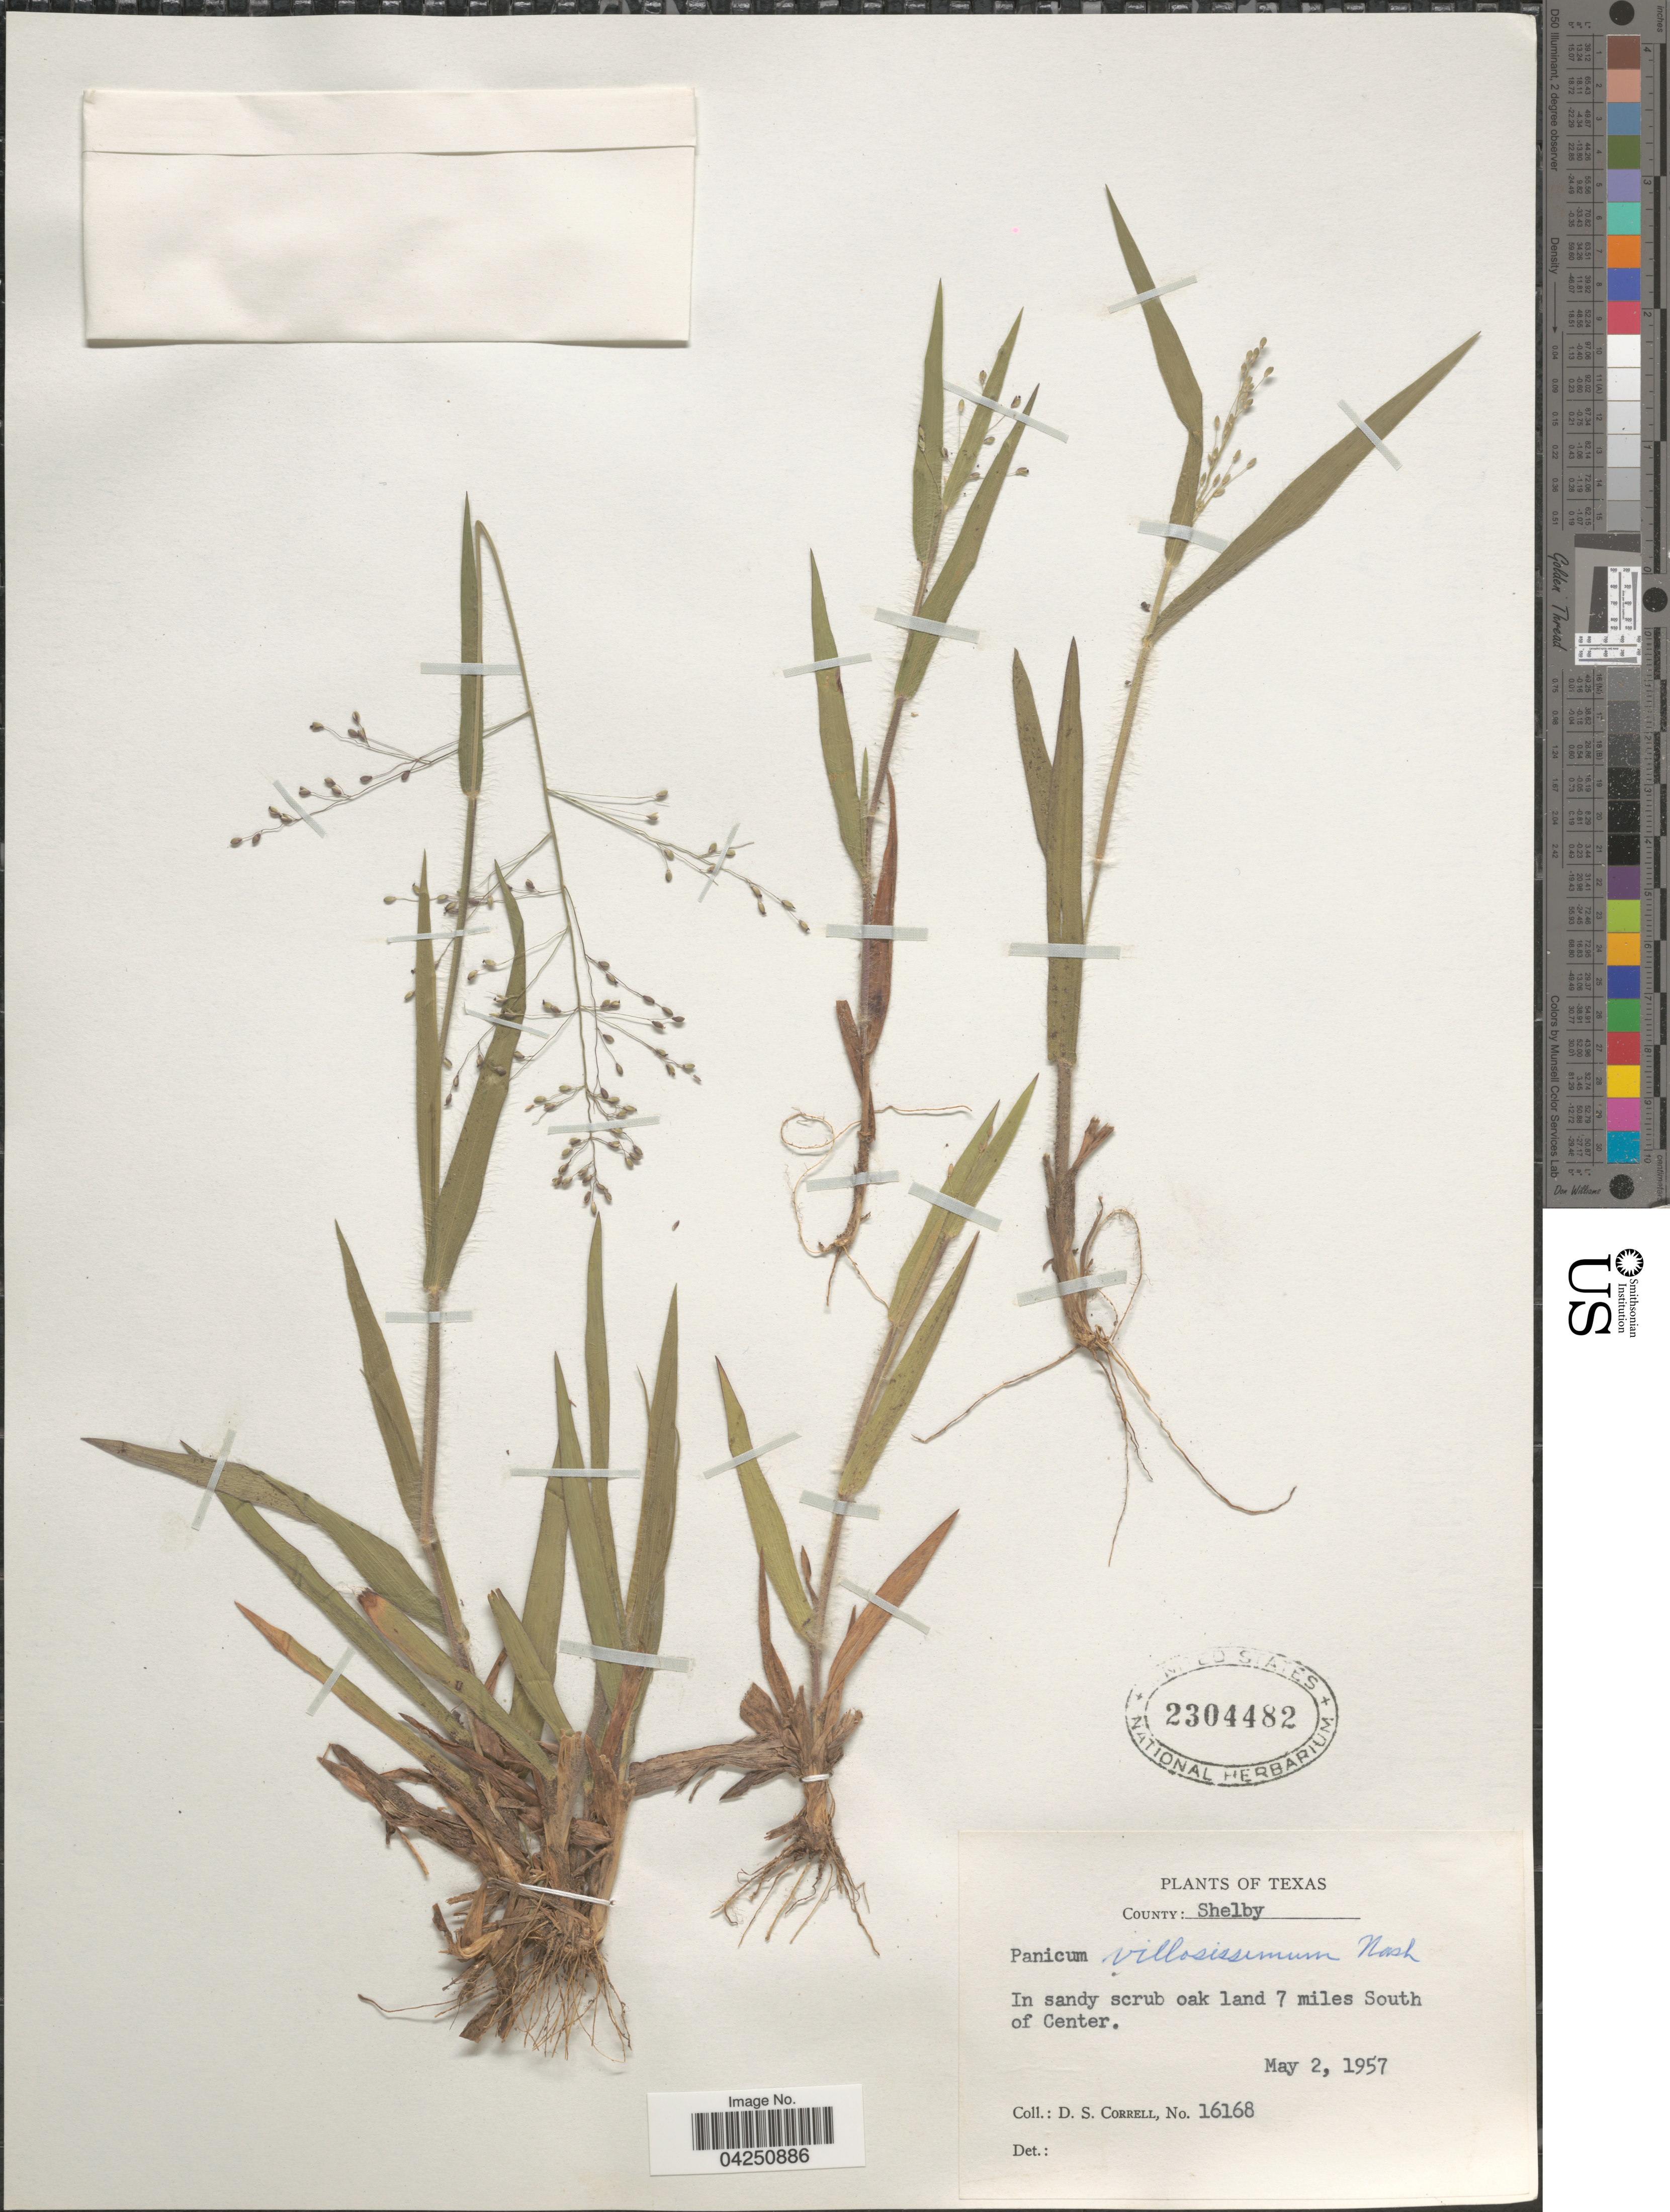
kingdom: Plantae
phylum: Tracheophyta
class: Liliopsida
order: Poales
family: Poaceae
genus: Dichanthelium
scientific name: Dichanthelium acuminatum var. acuminatum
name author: (Sw.) Gould & C.A. Clark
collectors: D. S. Correll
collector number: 16168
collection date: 1957-05-02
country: United States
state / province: Texas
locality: County: Shelby. In sandy scrub oak land 7 miles South of Center.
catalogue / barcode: US 2304482